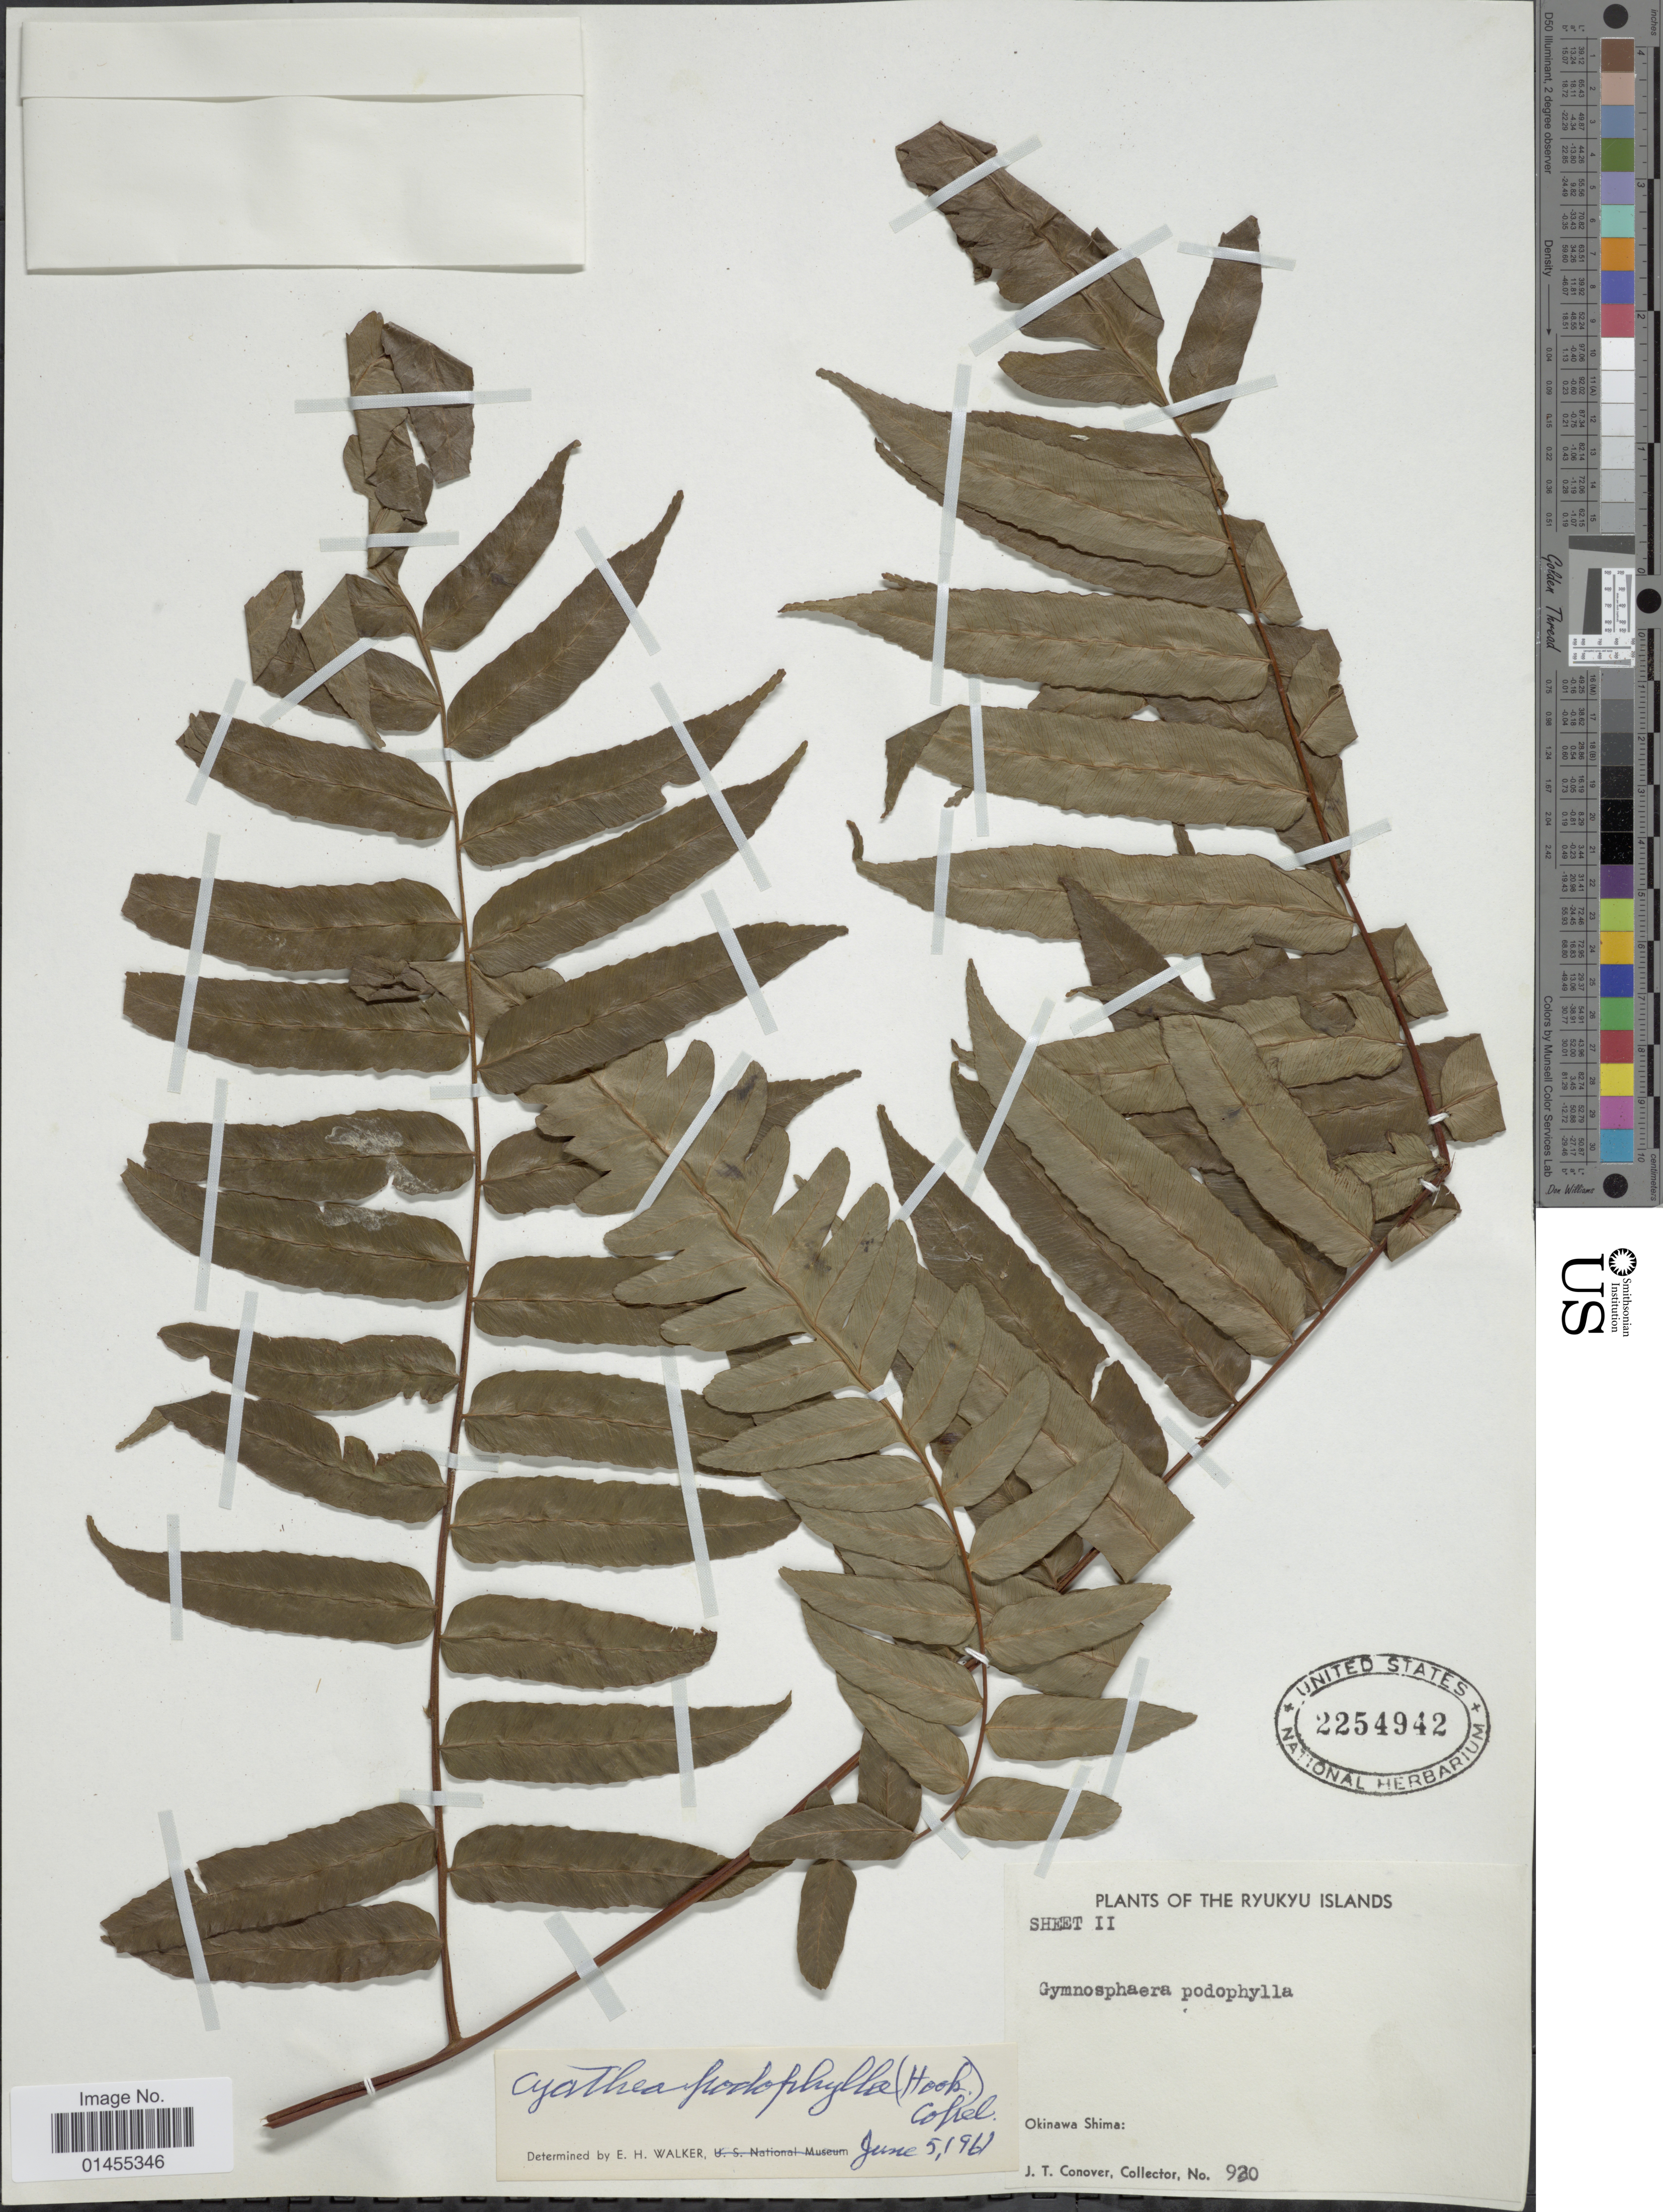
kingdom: Plantae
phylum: Tracheophyta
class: Polypodiopsida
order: Cyatheales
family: Cyatheaceae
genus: Alsophila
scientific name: Alsophila podophylla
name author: Hook.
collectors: J. T. Conover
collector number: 930*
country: Japan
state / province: Okinawa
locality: Ryukyu Islands, Okinawa Shima.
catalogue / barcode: US 2254942